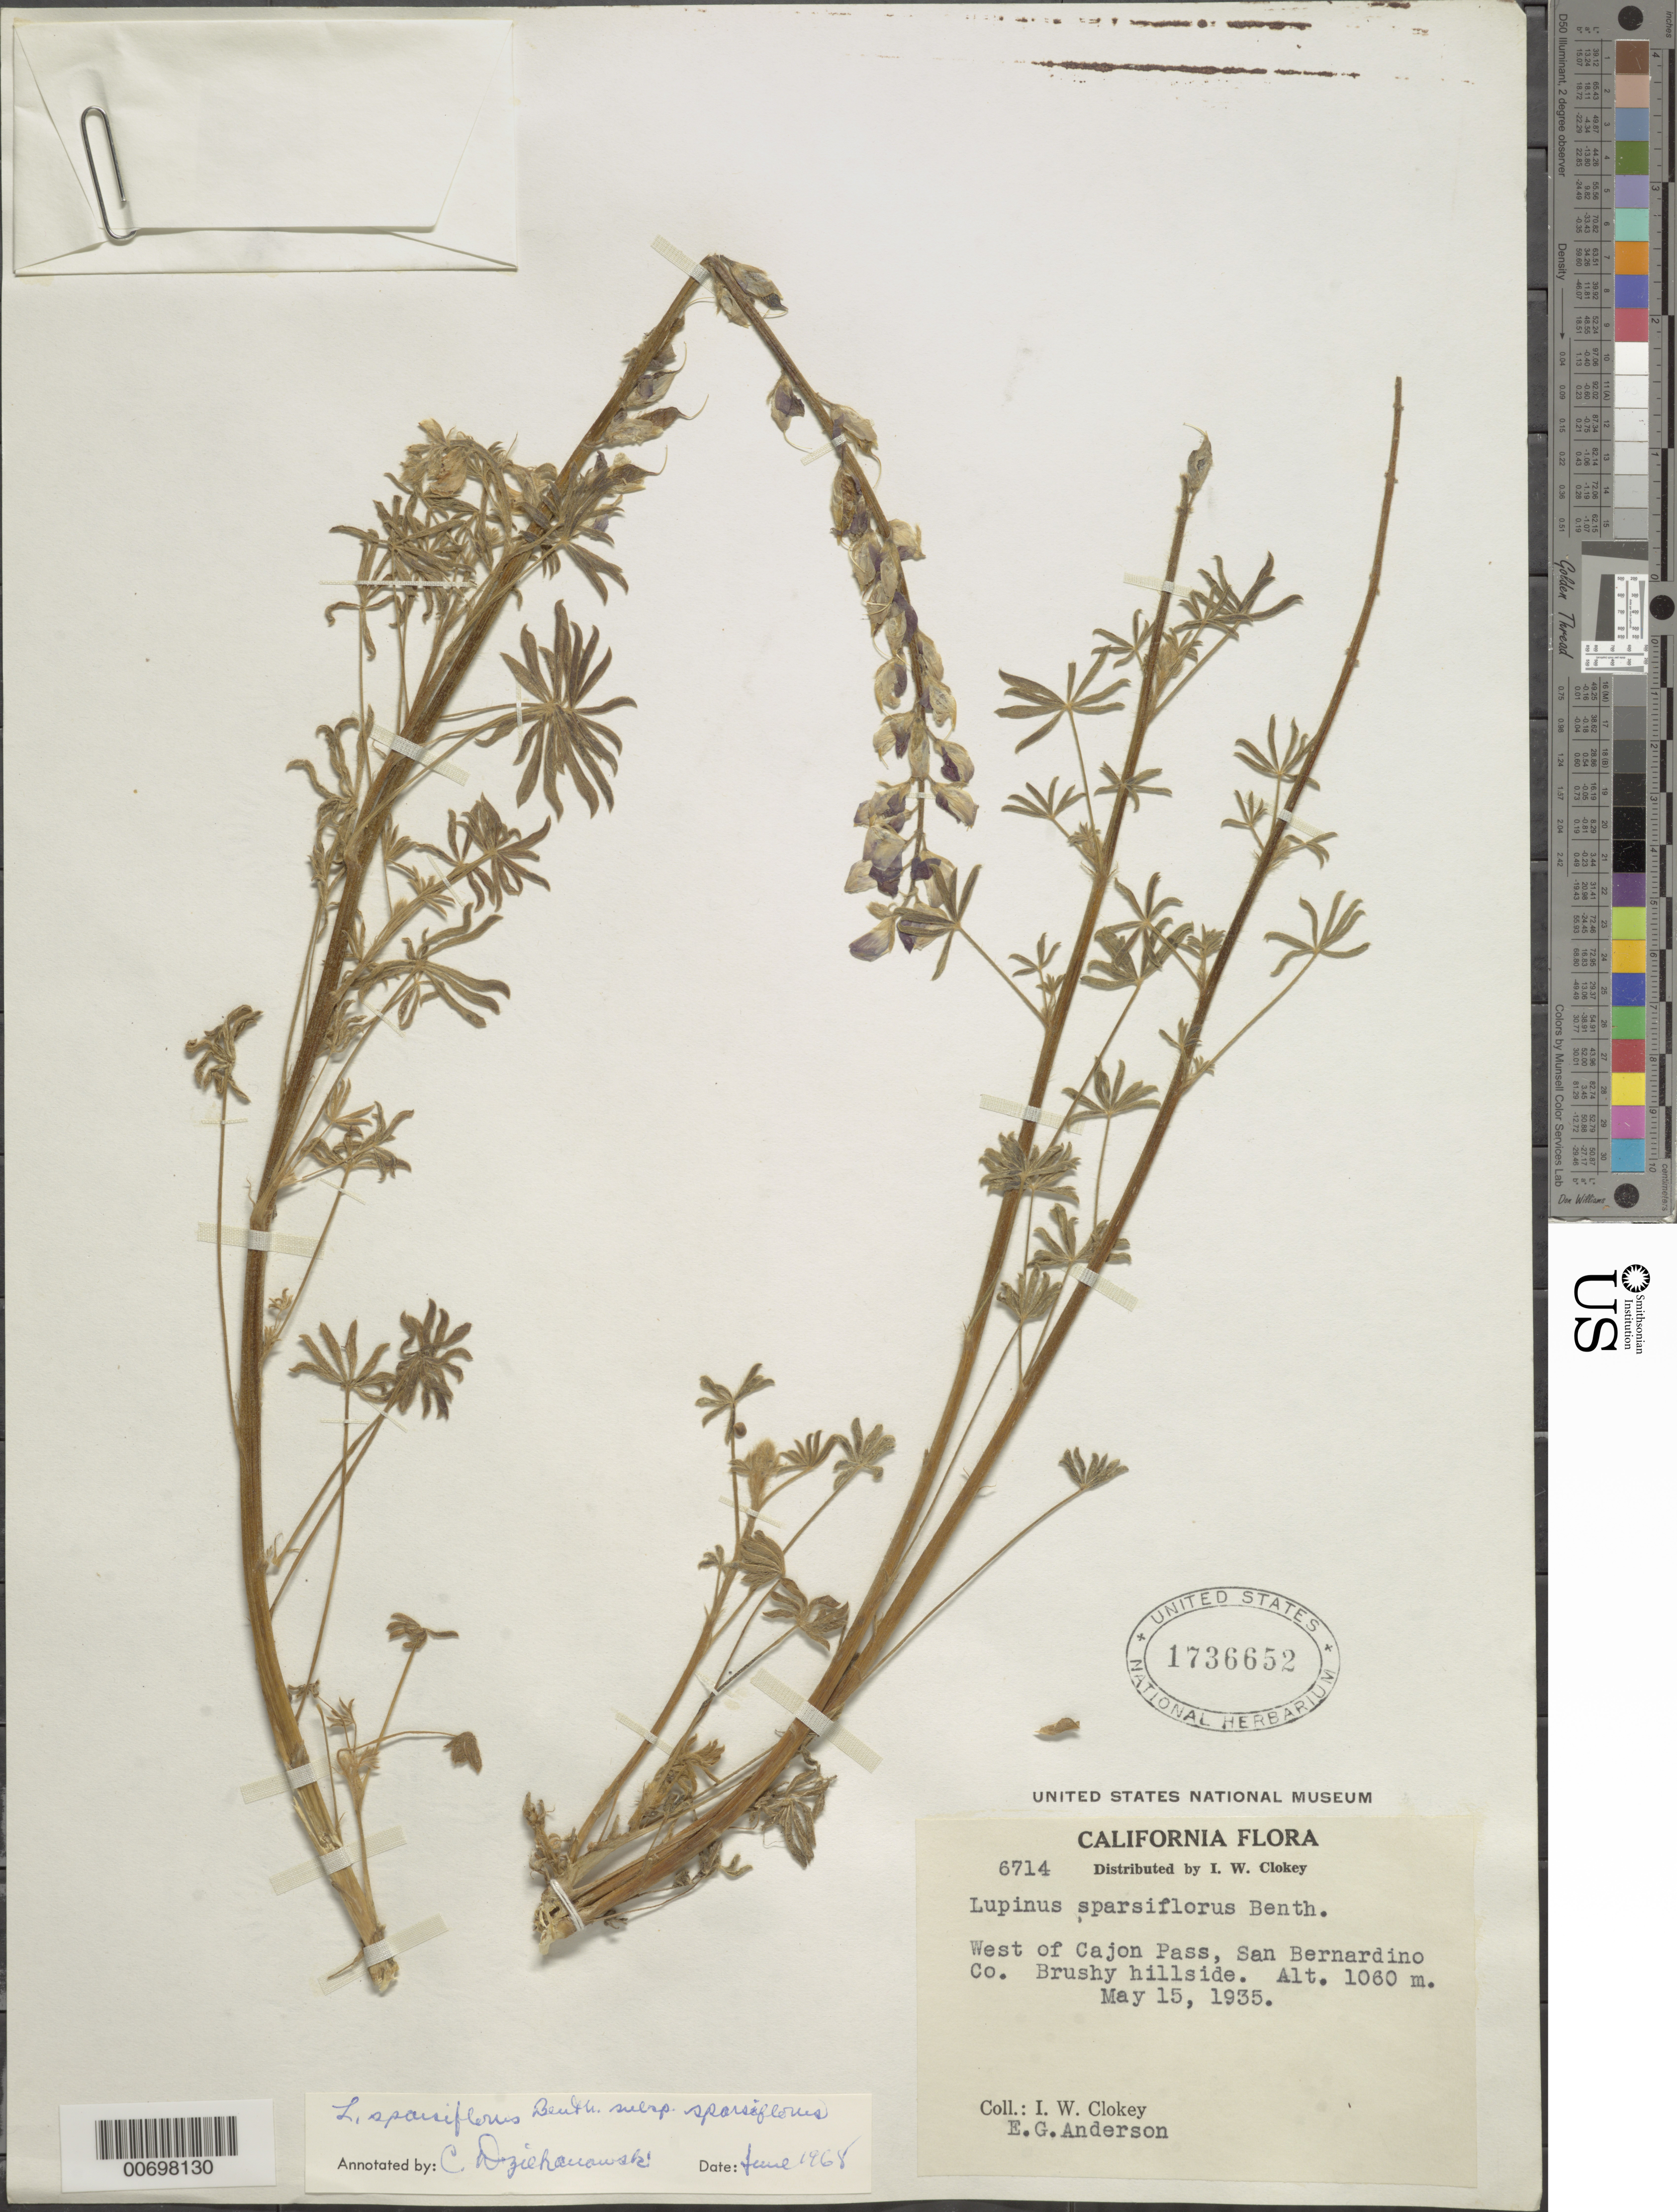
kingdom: Plantae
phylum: Tracheophyta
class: Magnoliopsida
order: Fabales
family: Fabaceae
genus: Lupinus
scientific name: Lupinus sparsiflorus subsp. sparsiflorus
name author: Benth.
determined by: Dziekanowski, C. T.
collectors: E. Jaeger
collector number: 6714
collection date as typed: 15 Nov 1921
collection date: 1921-11-15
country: United States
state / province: California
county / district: San Bernardino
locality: Keyes Ranch, Little San Bernardino Mts. Colorado desert region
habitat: Brushy hillside.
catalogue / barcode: US 1736652